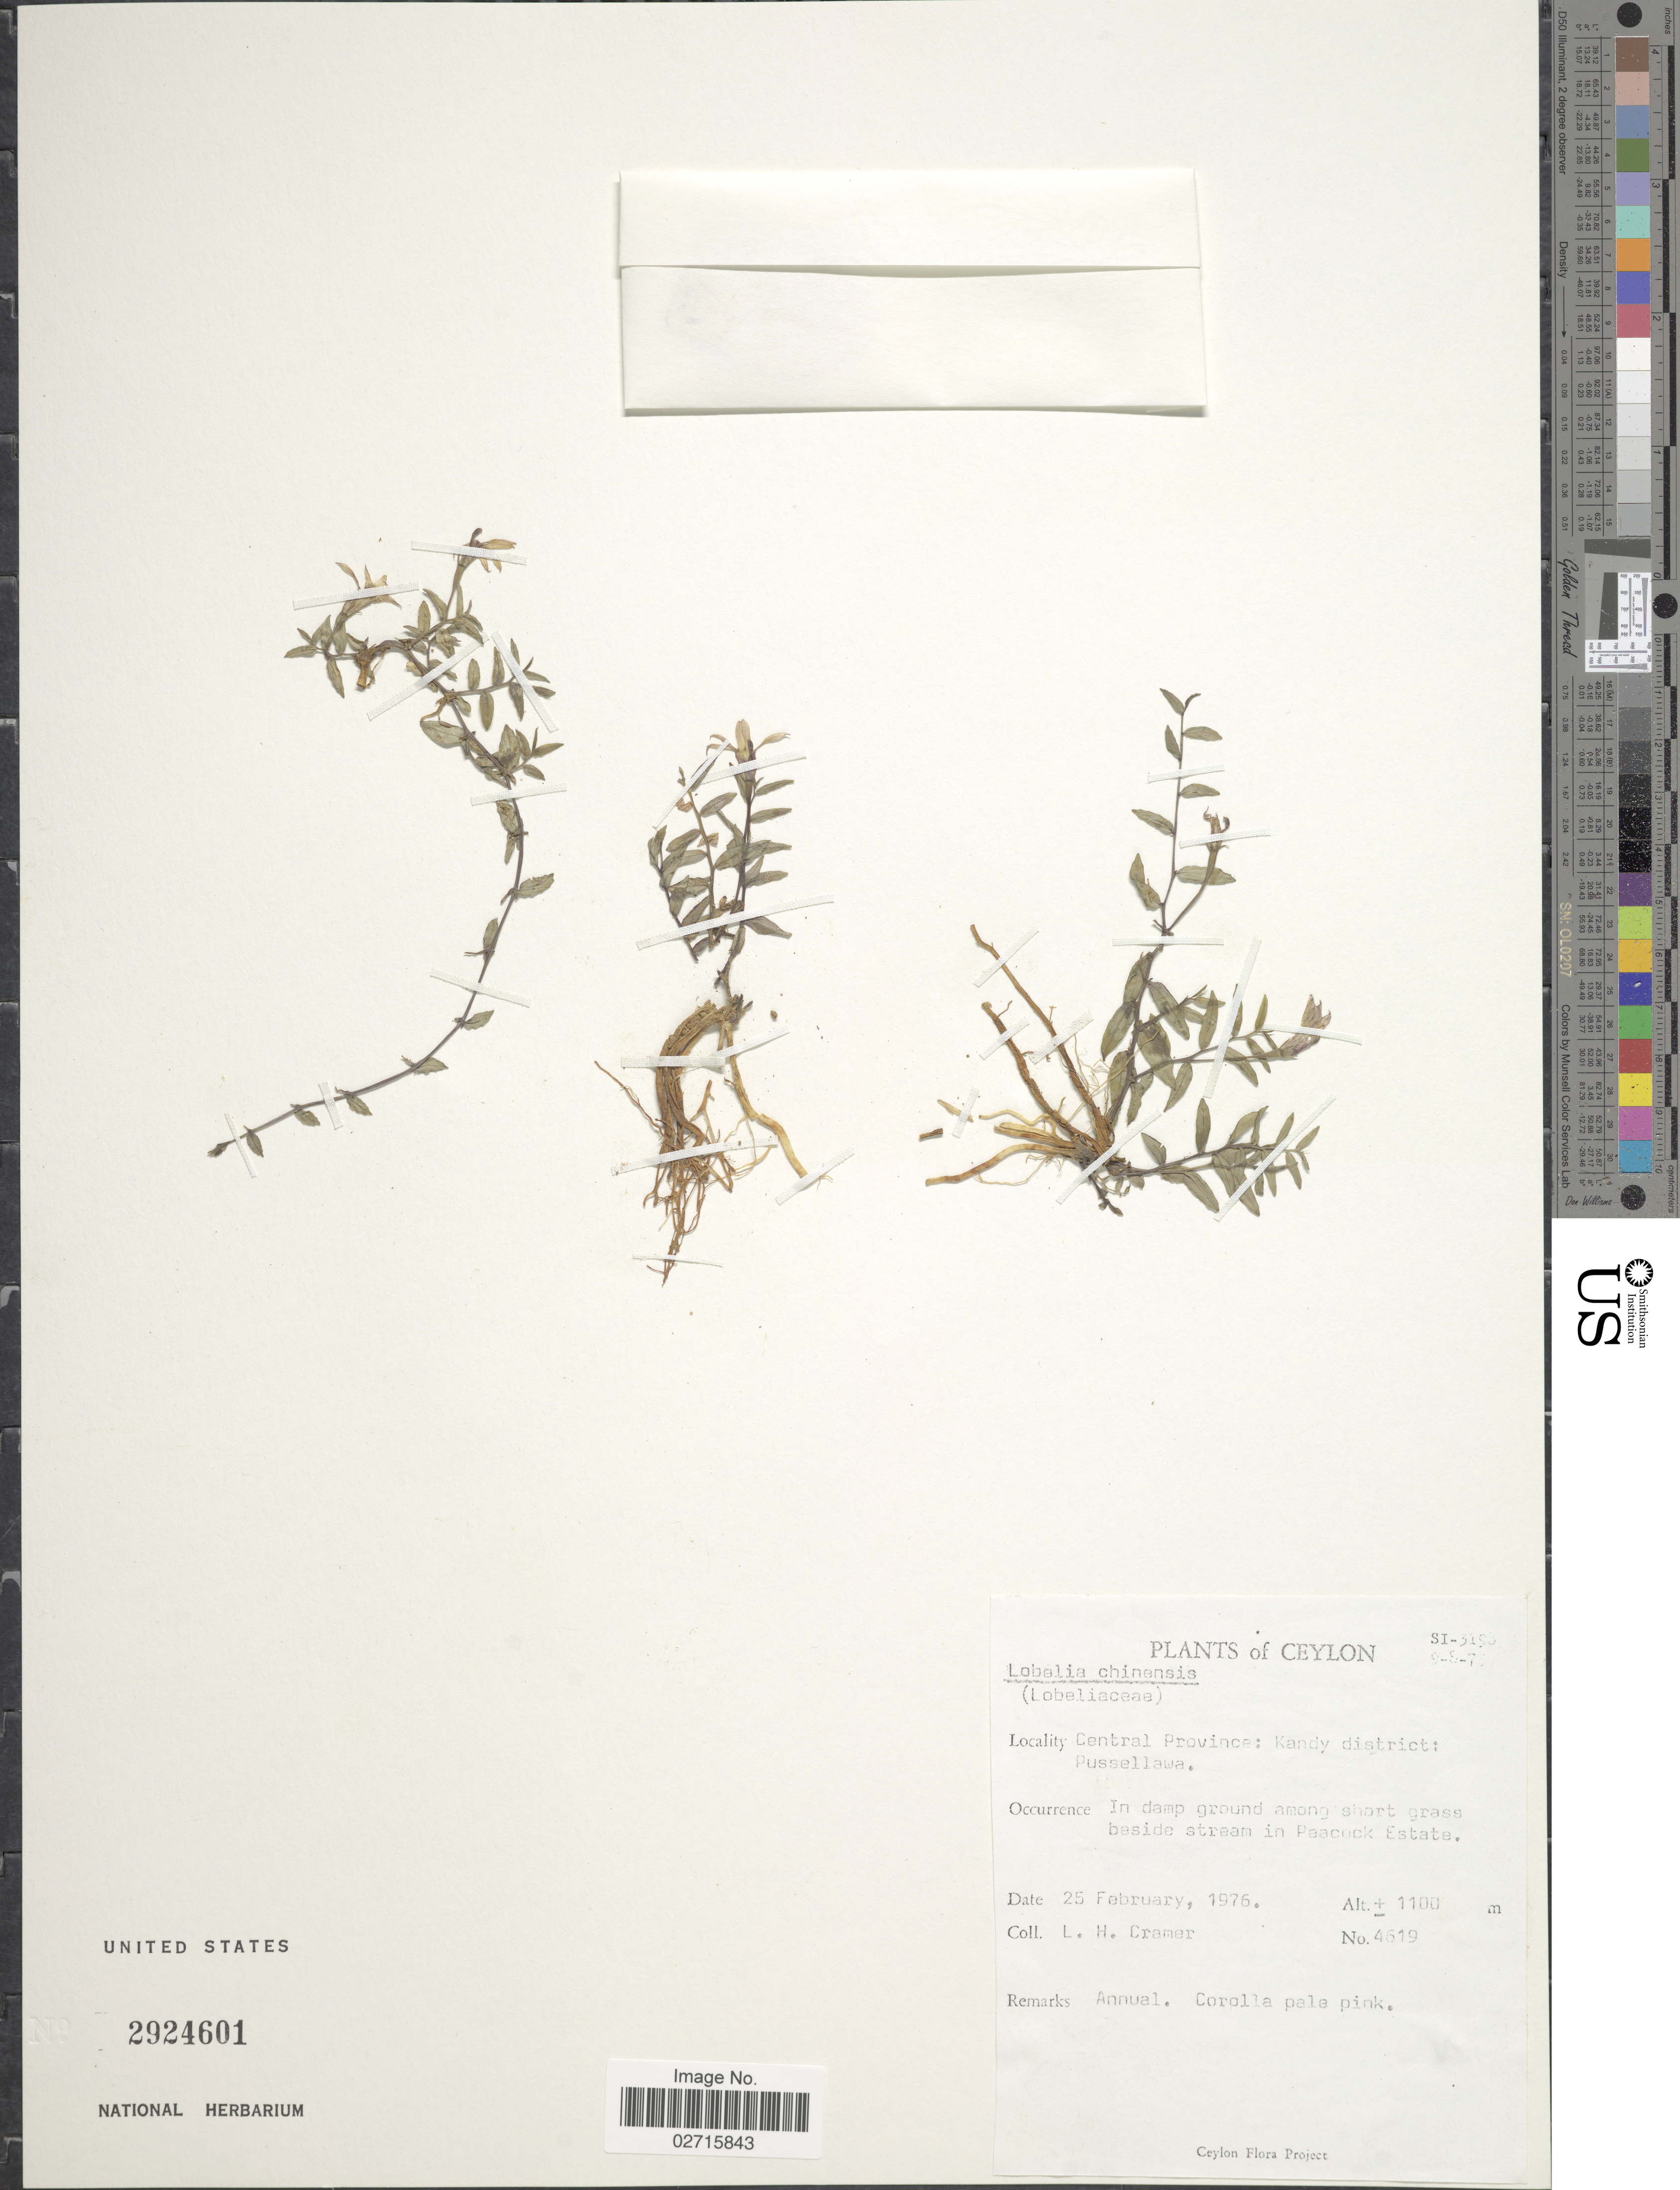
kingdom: Plantae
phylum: Tracheophyta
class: Magnoliopsida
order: Asterales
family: Campanulaceae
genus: Lobelia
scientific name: Lobelia chinensis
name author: Lour.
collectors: L. H. Cramer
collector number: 4619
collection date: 1976-02-25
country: Sri Lanka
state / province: Central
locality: Ceylon. Central Province: Kandy district: Pussellawa. In damp ground among short grass beside stream in Peacock Estate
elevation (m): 1100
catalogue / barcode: US 2924601